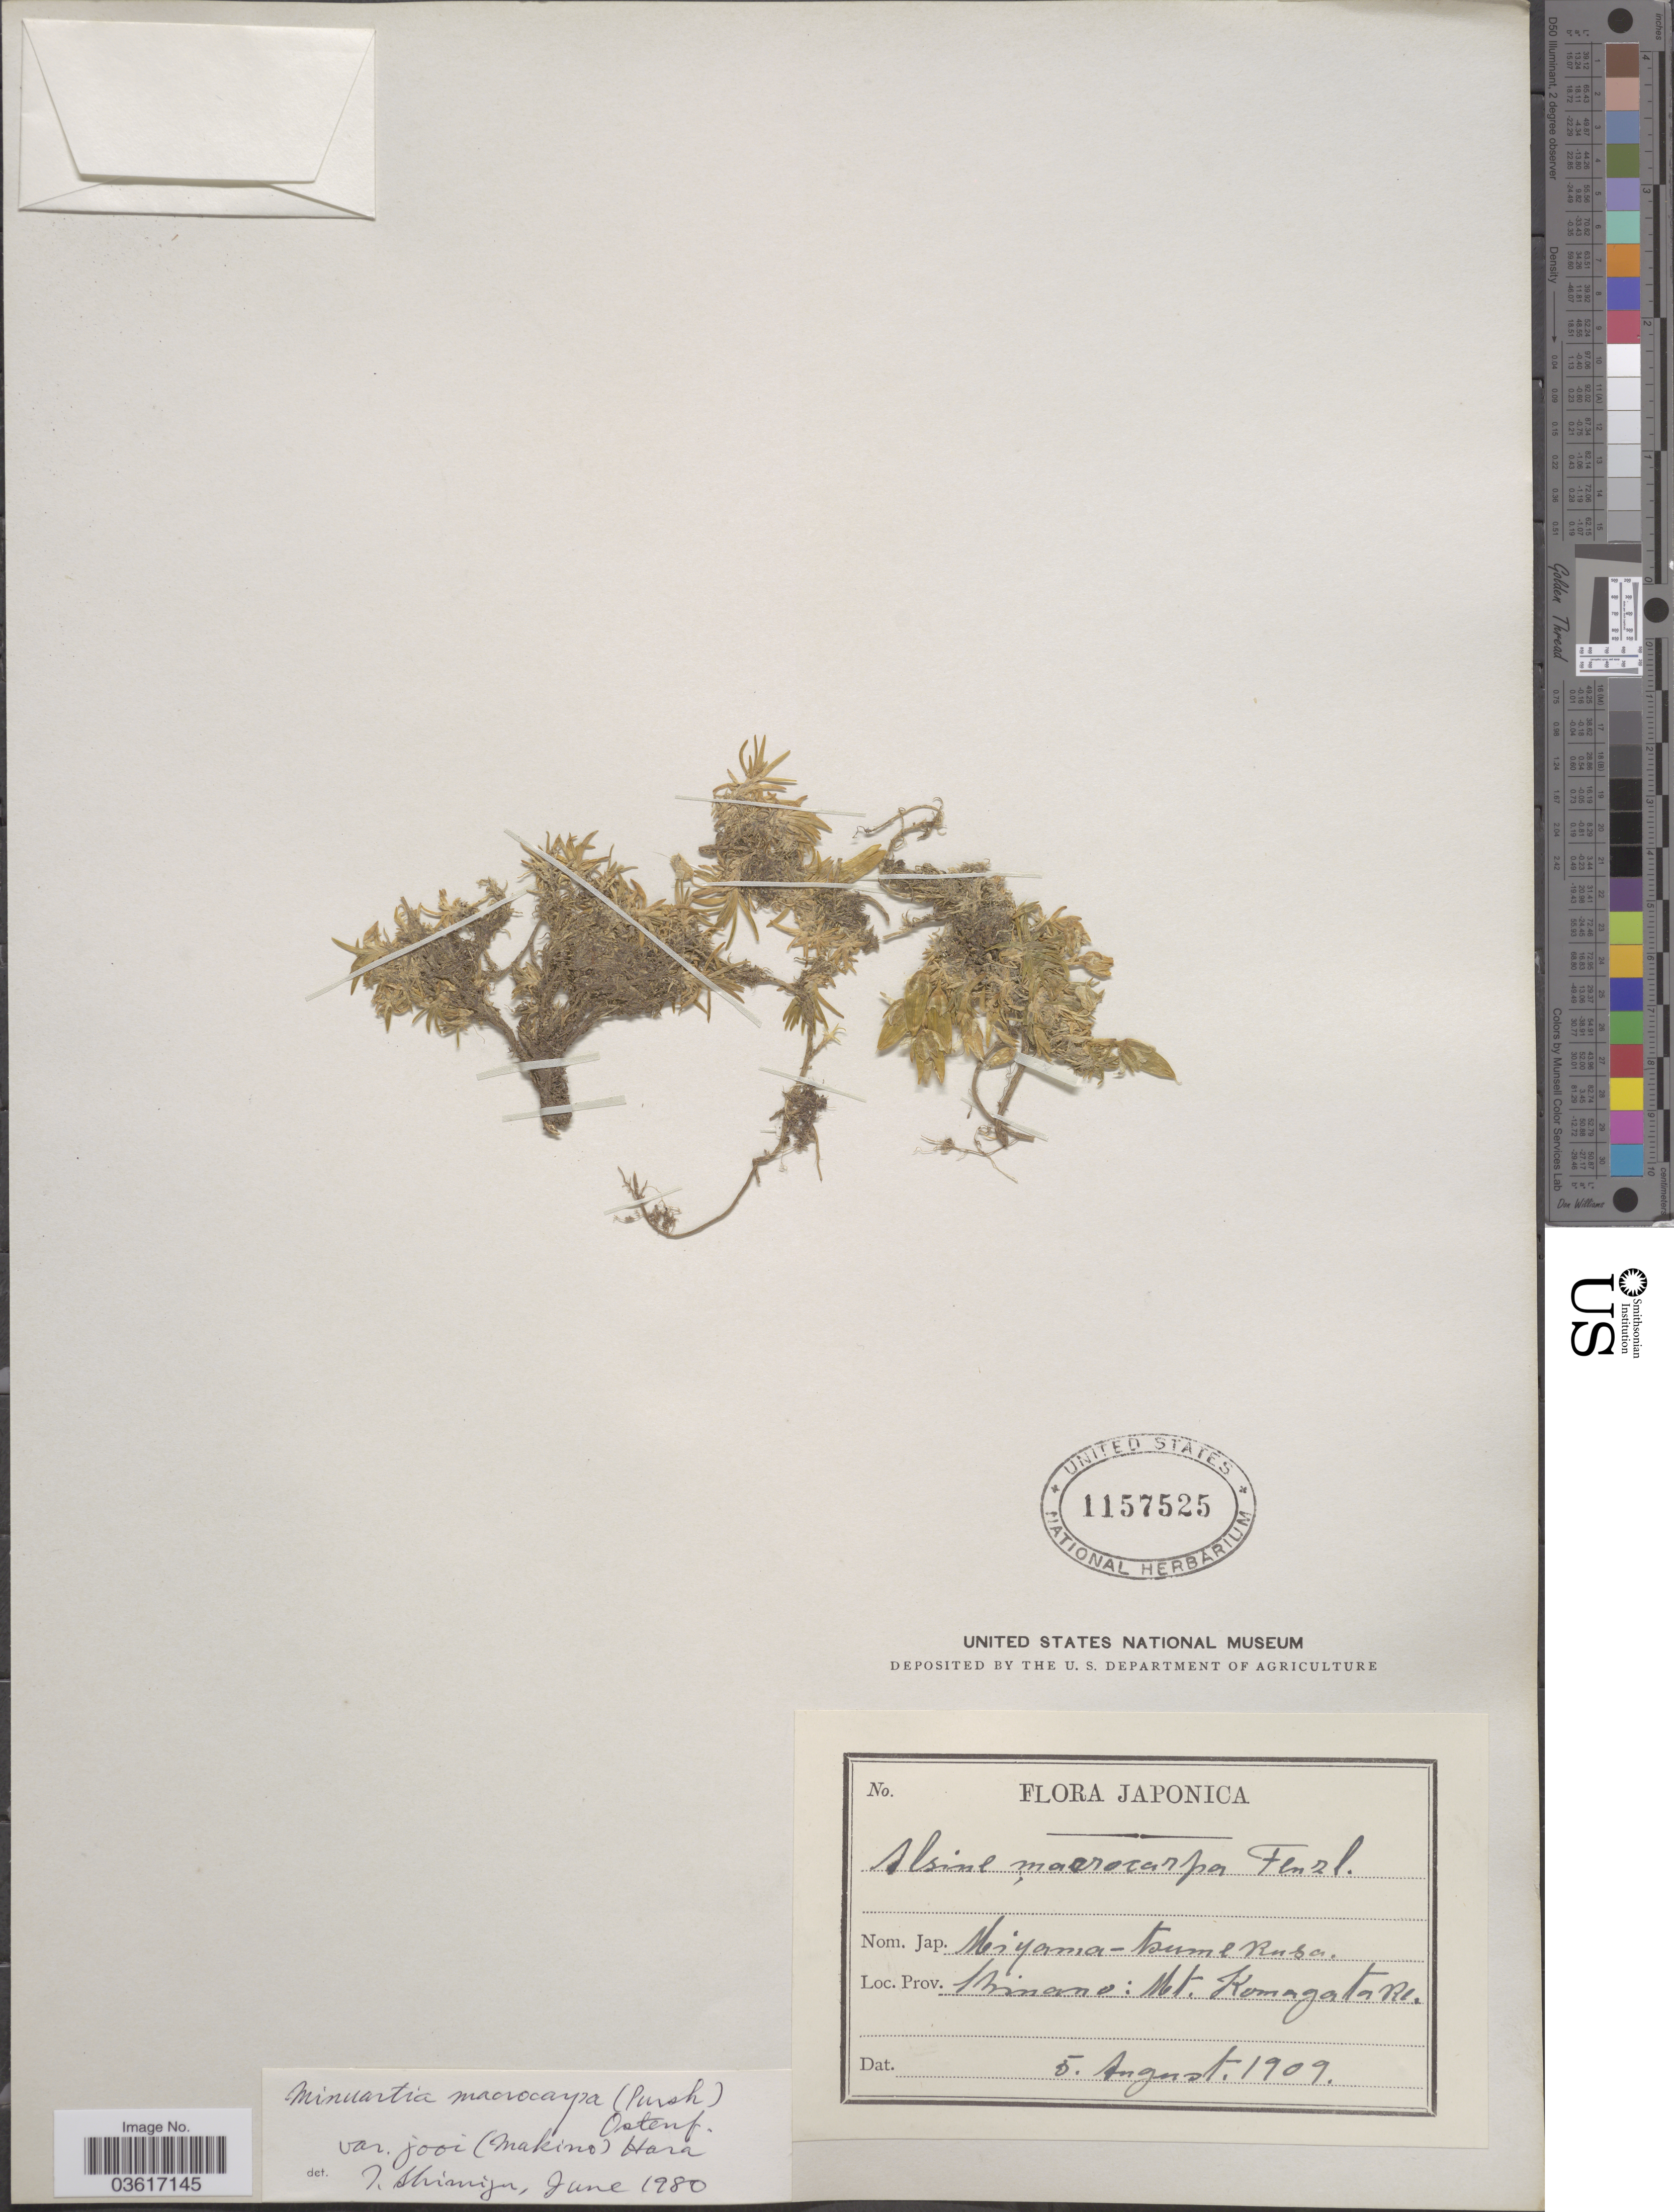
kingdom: Plantae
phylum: Tracheophyta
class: Magnoliopsida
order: Caryophyllales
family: Caryophyllaceae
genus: Pseudocherleria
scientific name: Pseudocherleria macrocarpa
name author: (Pursh) Dillenb. & Kadereit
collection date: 1909-08-05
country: Japan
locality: Prov. Shinano: Mt. Komagatare.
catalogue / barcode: US 1157525